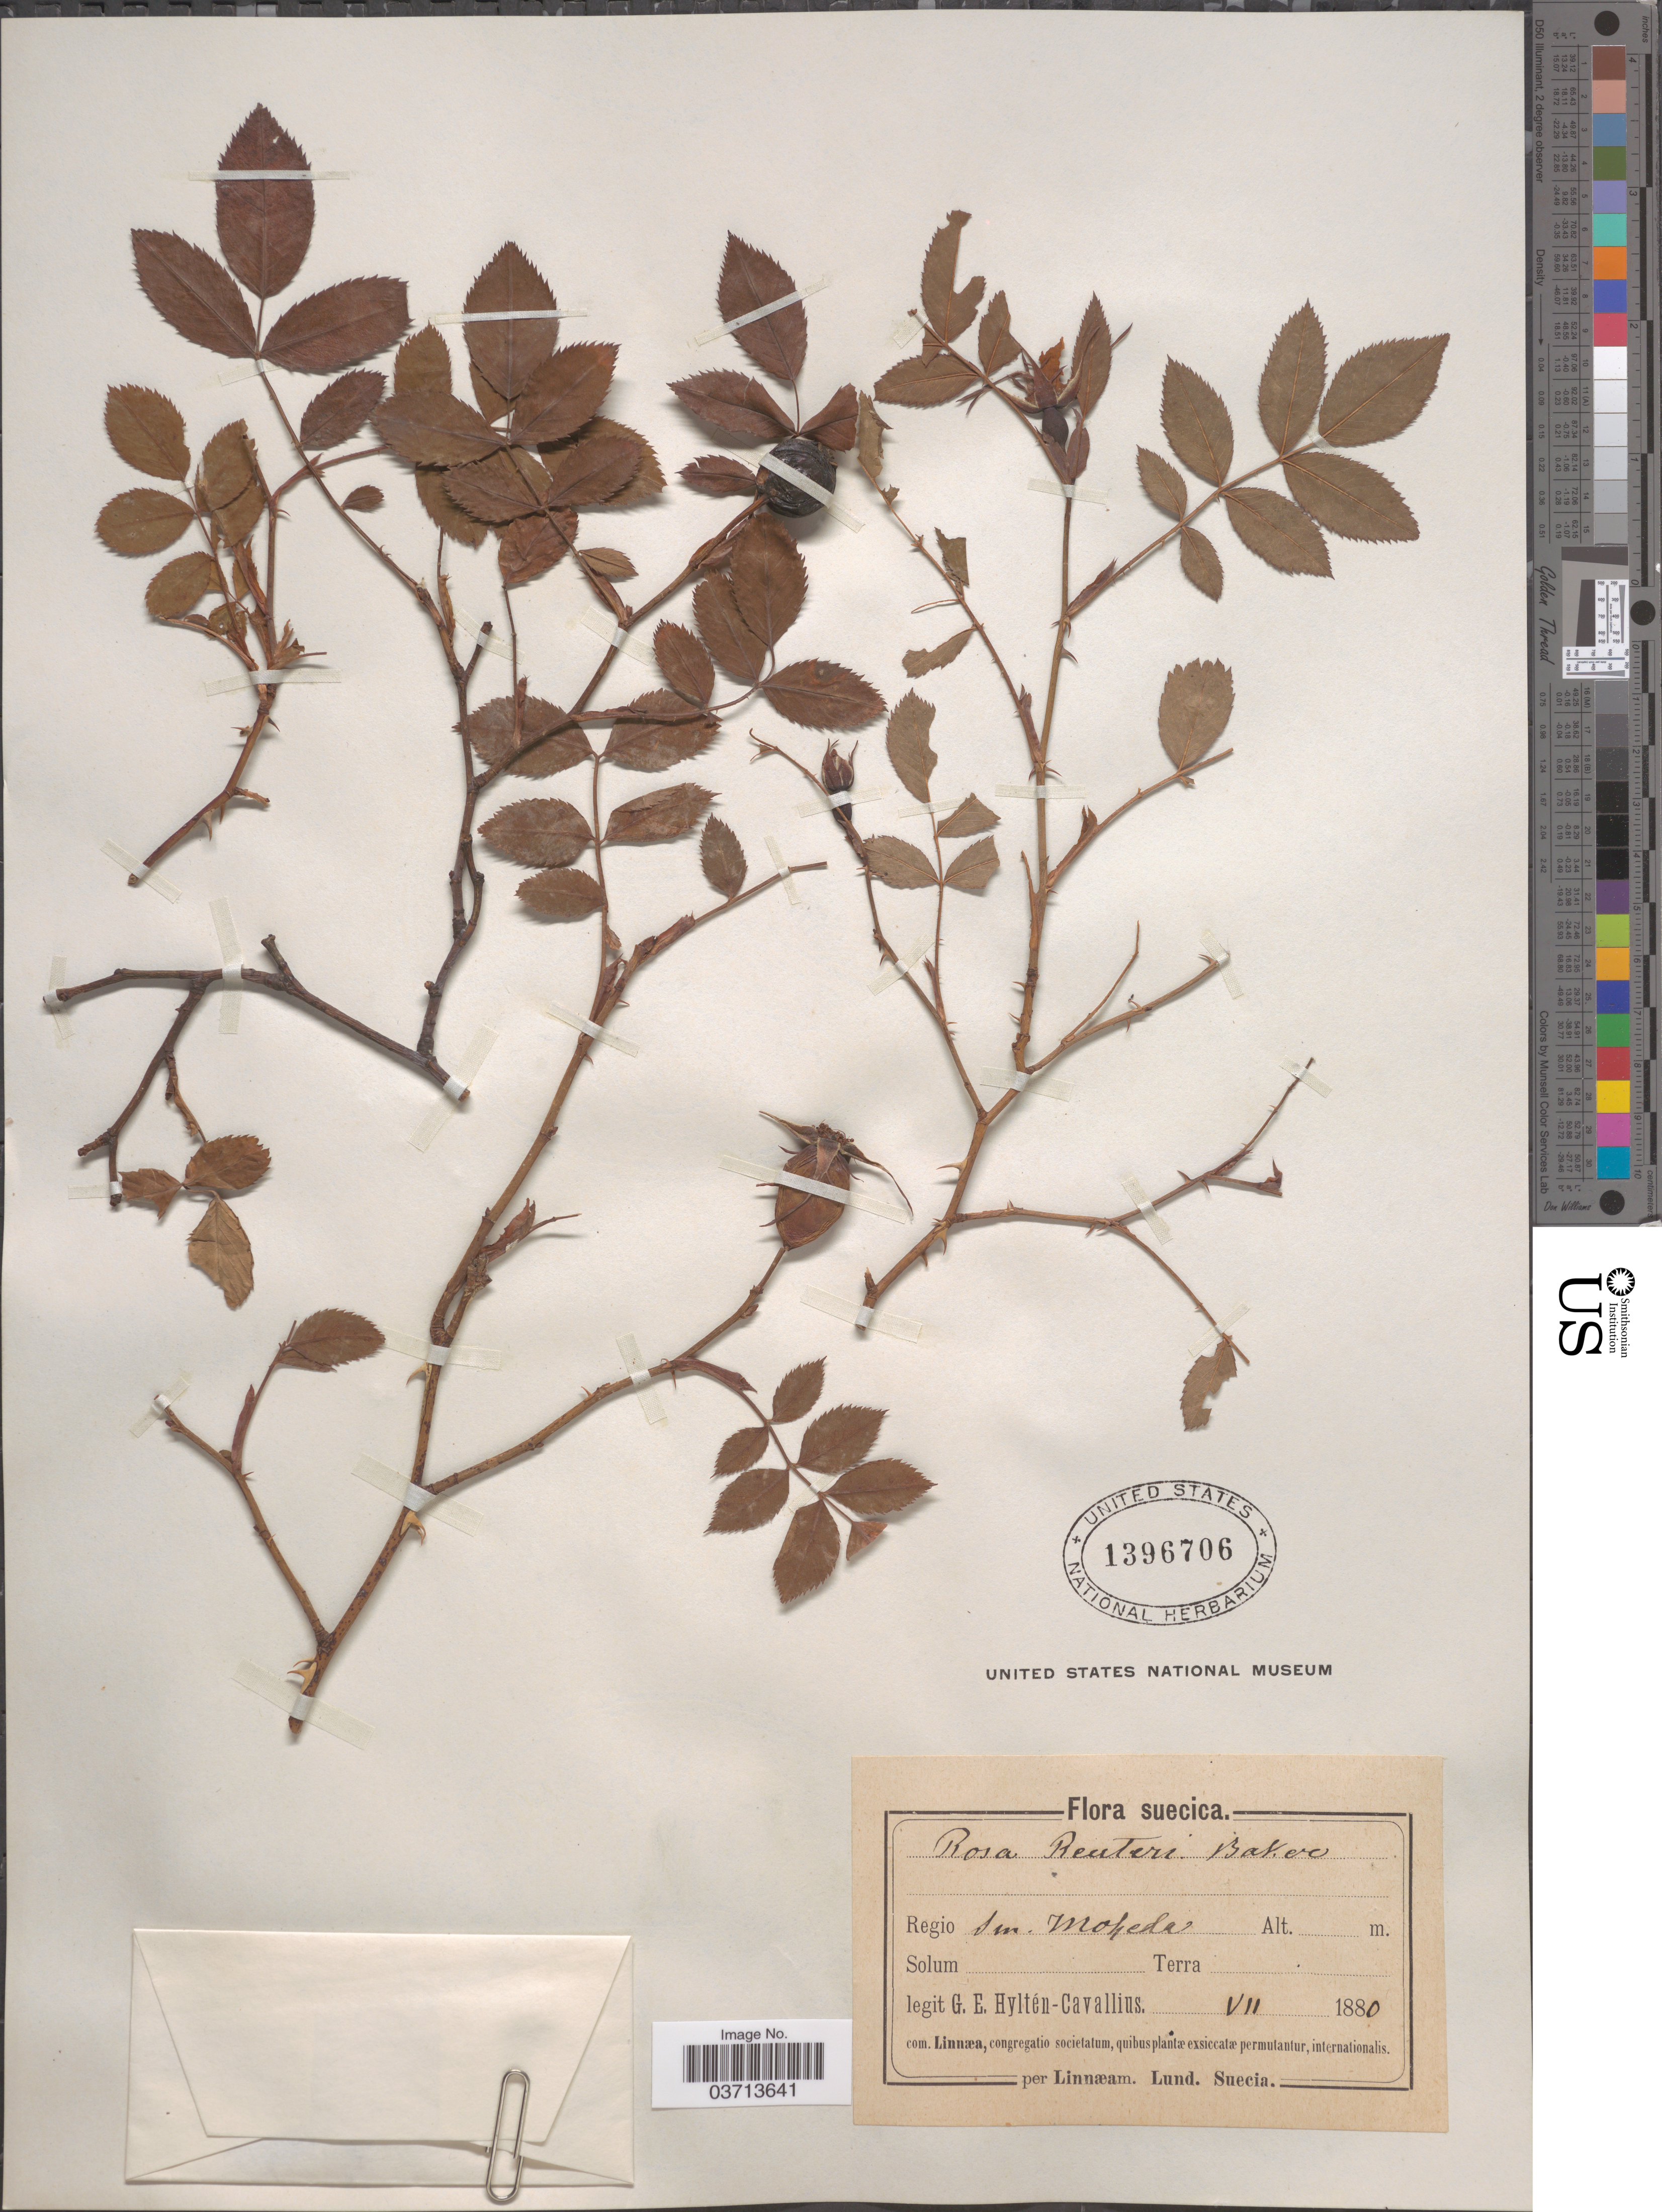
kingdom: Plantae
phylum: Tracheophyta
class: Magnoliopsida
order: Rosales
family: Rosaceae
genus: Rosa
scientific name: Rosa reuteri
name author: (Godet) Reut.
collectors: G. Hyltén-Cavallius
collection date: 1880-07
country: Sweden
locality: Suecica. Regio Im. Moheda.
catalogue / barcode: US 1396706